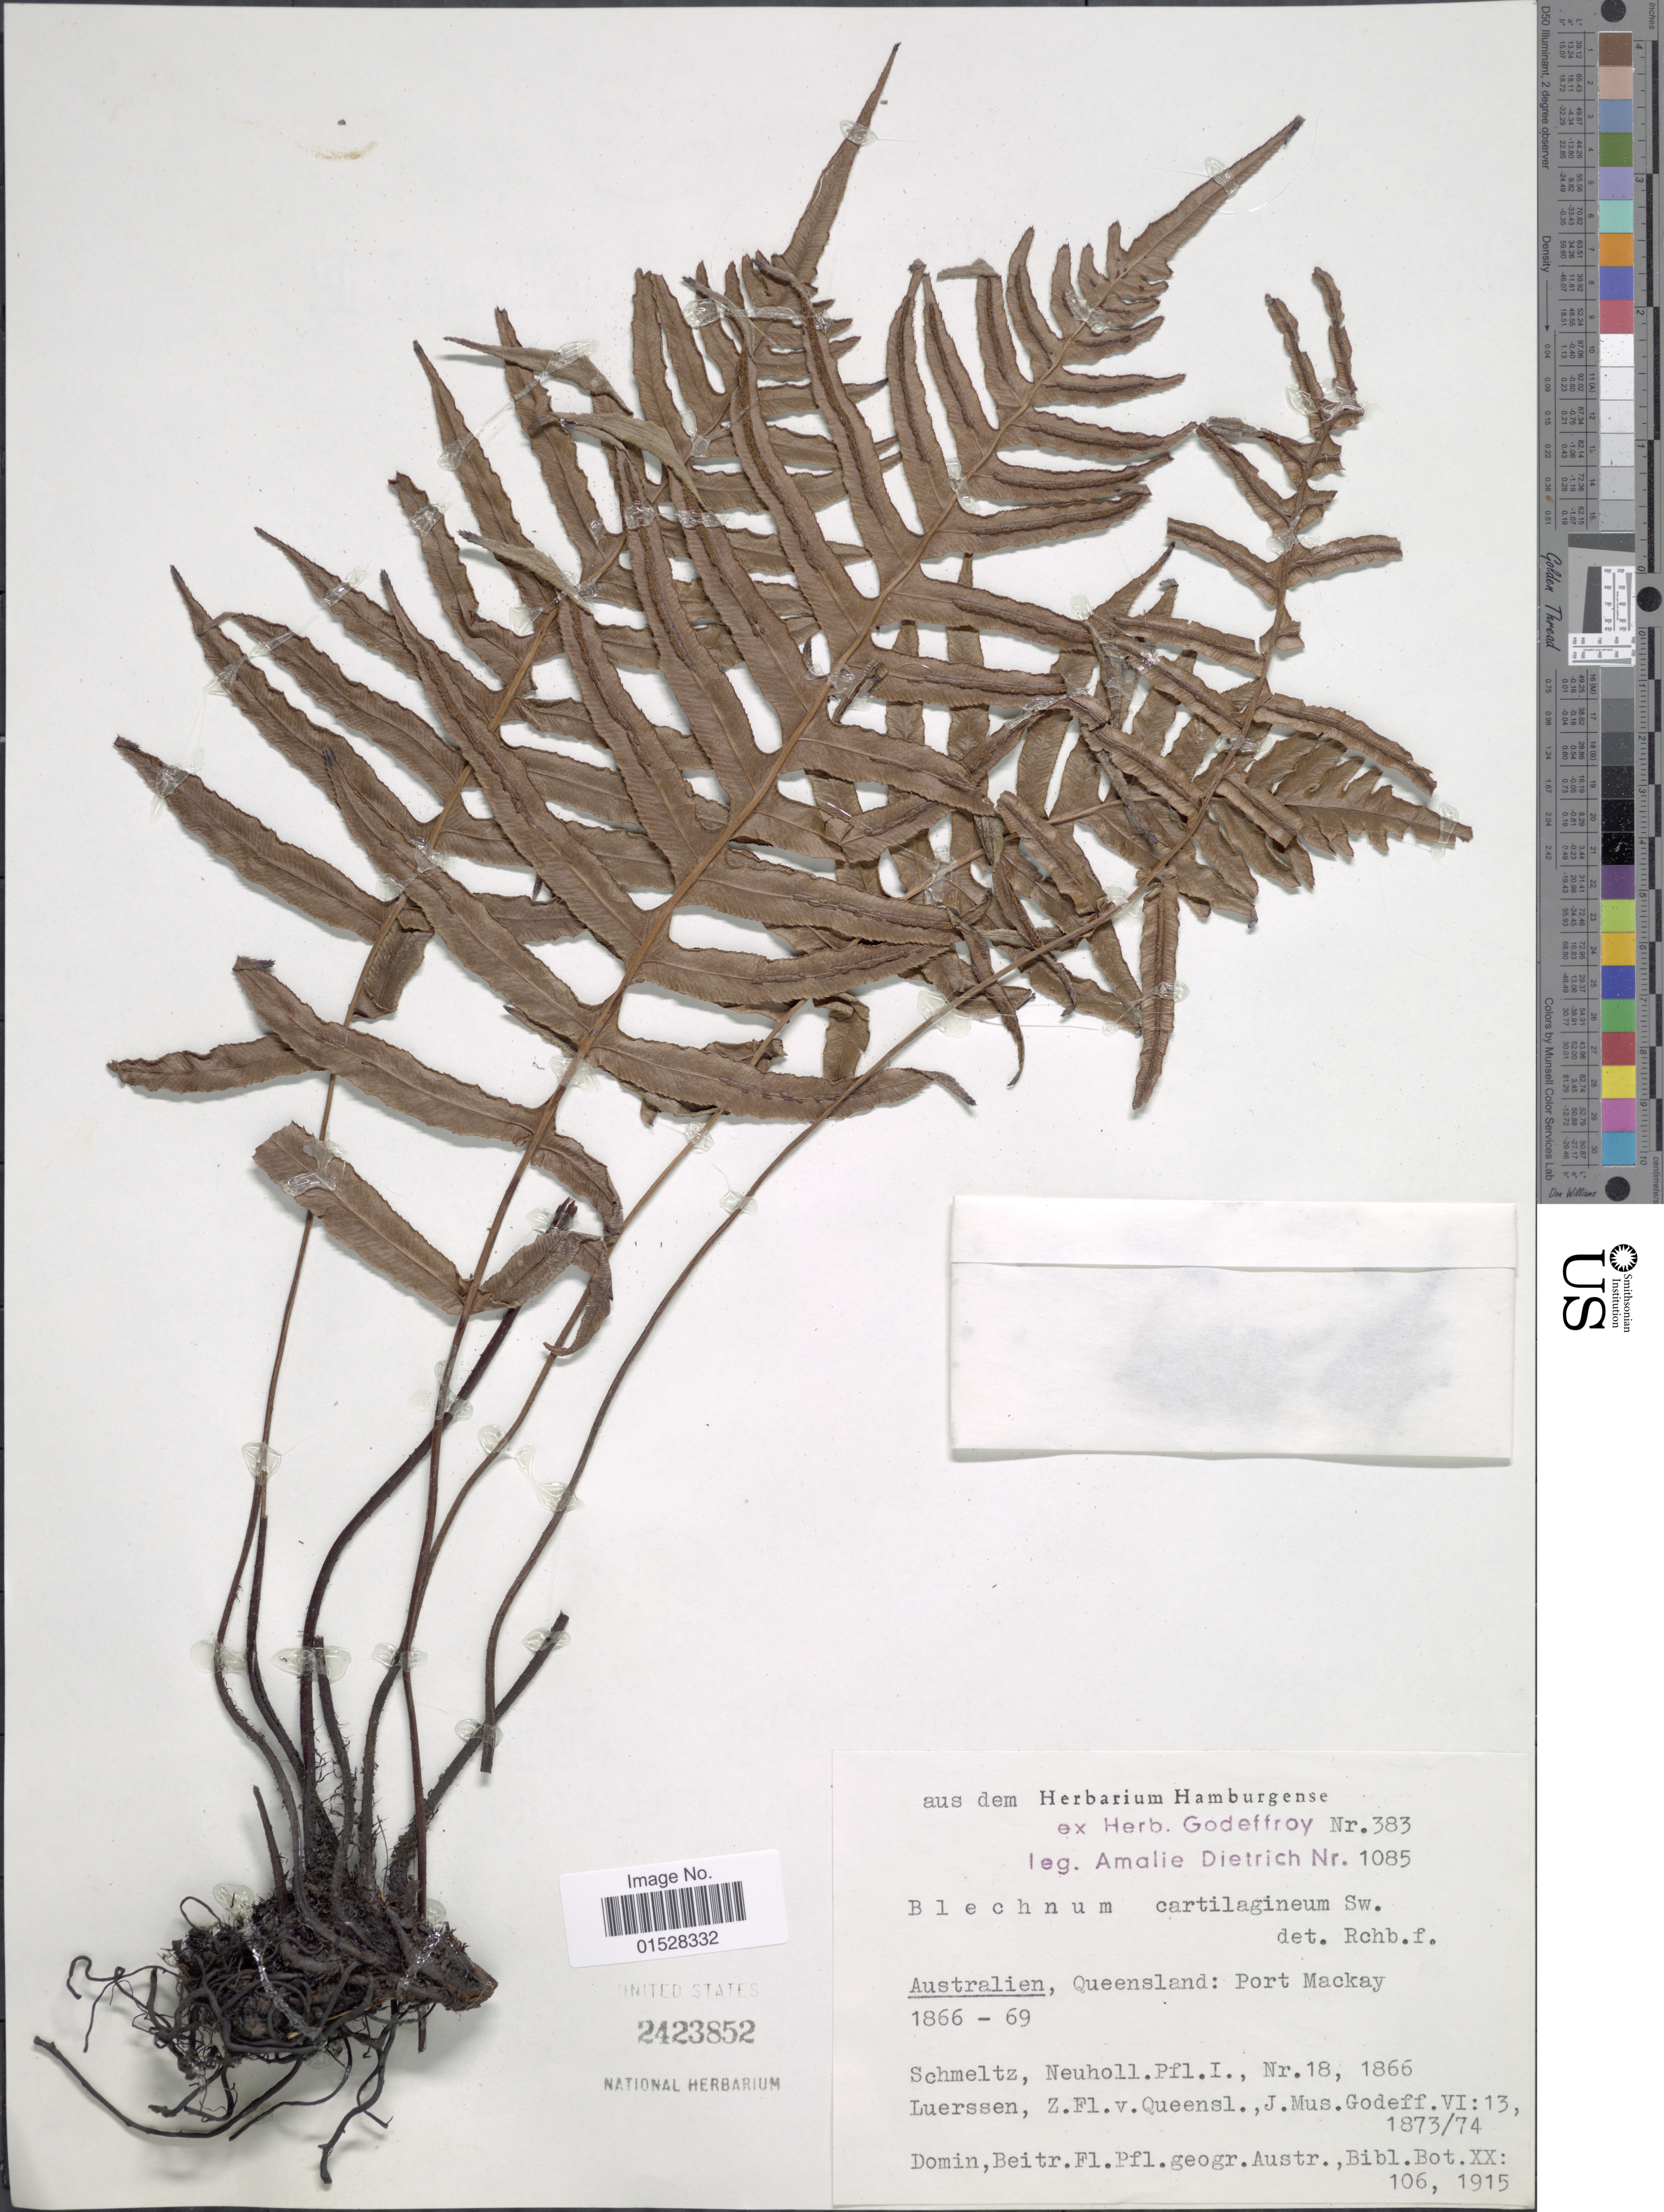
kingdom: Plantae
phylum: Tracheophyta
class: Polypodiopsida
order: Polypodiales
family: Blechnaceae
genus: Blechnum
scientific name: Blechnum cartilagineum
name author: Sw.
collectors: A. Dietrich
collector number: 1085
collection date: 1866/1869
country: Australia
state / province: Queensland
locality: Port Mackay.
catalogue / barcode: US 2423852